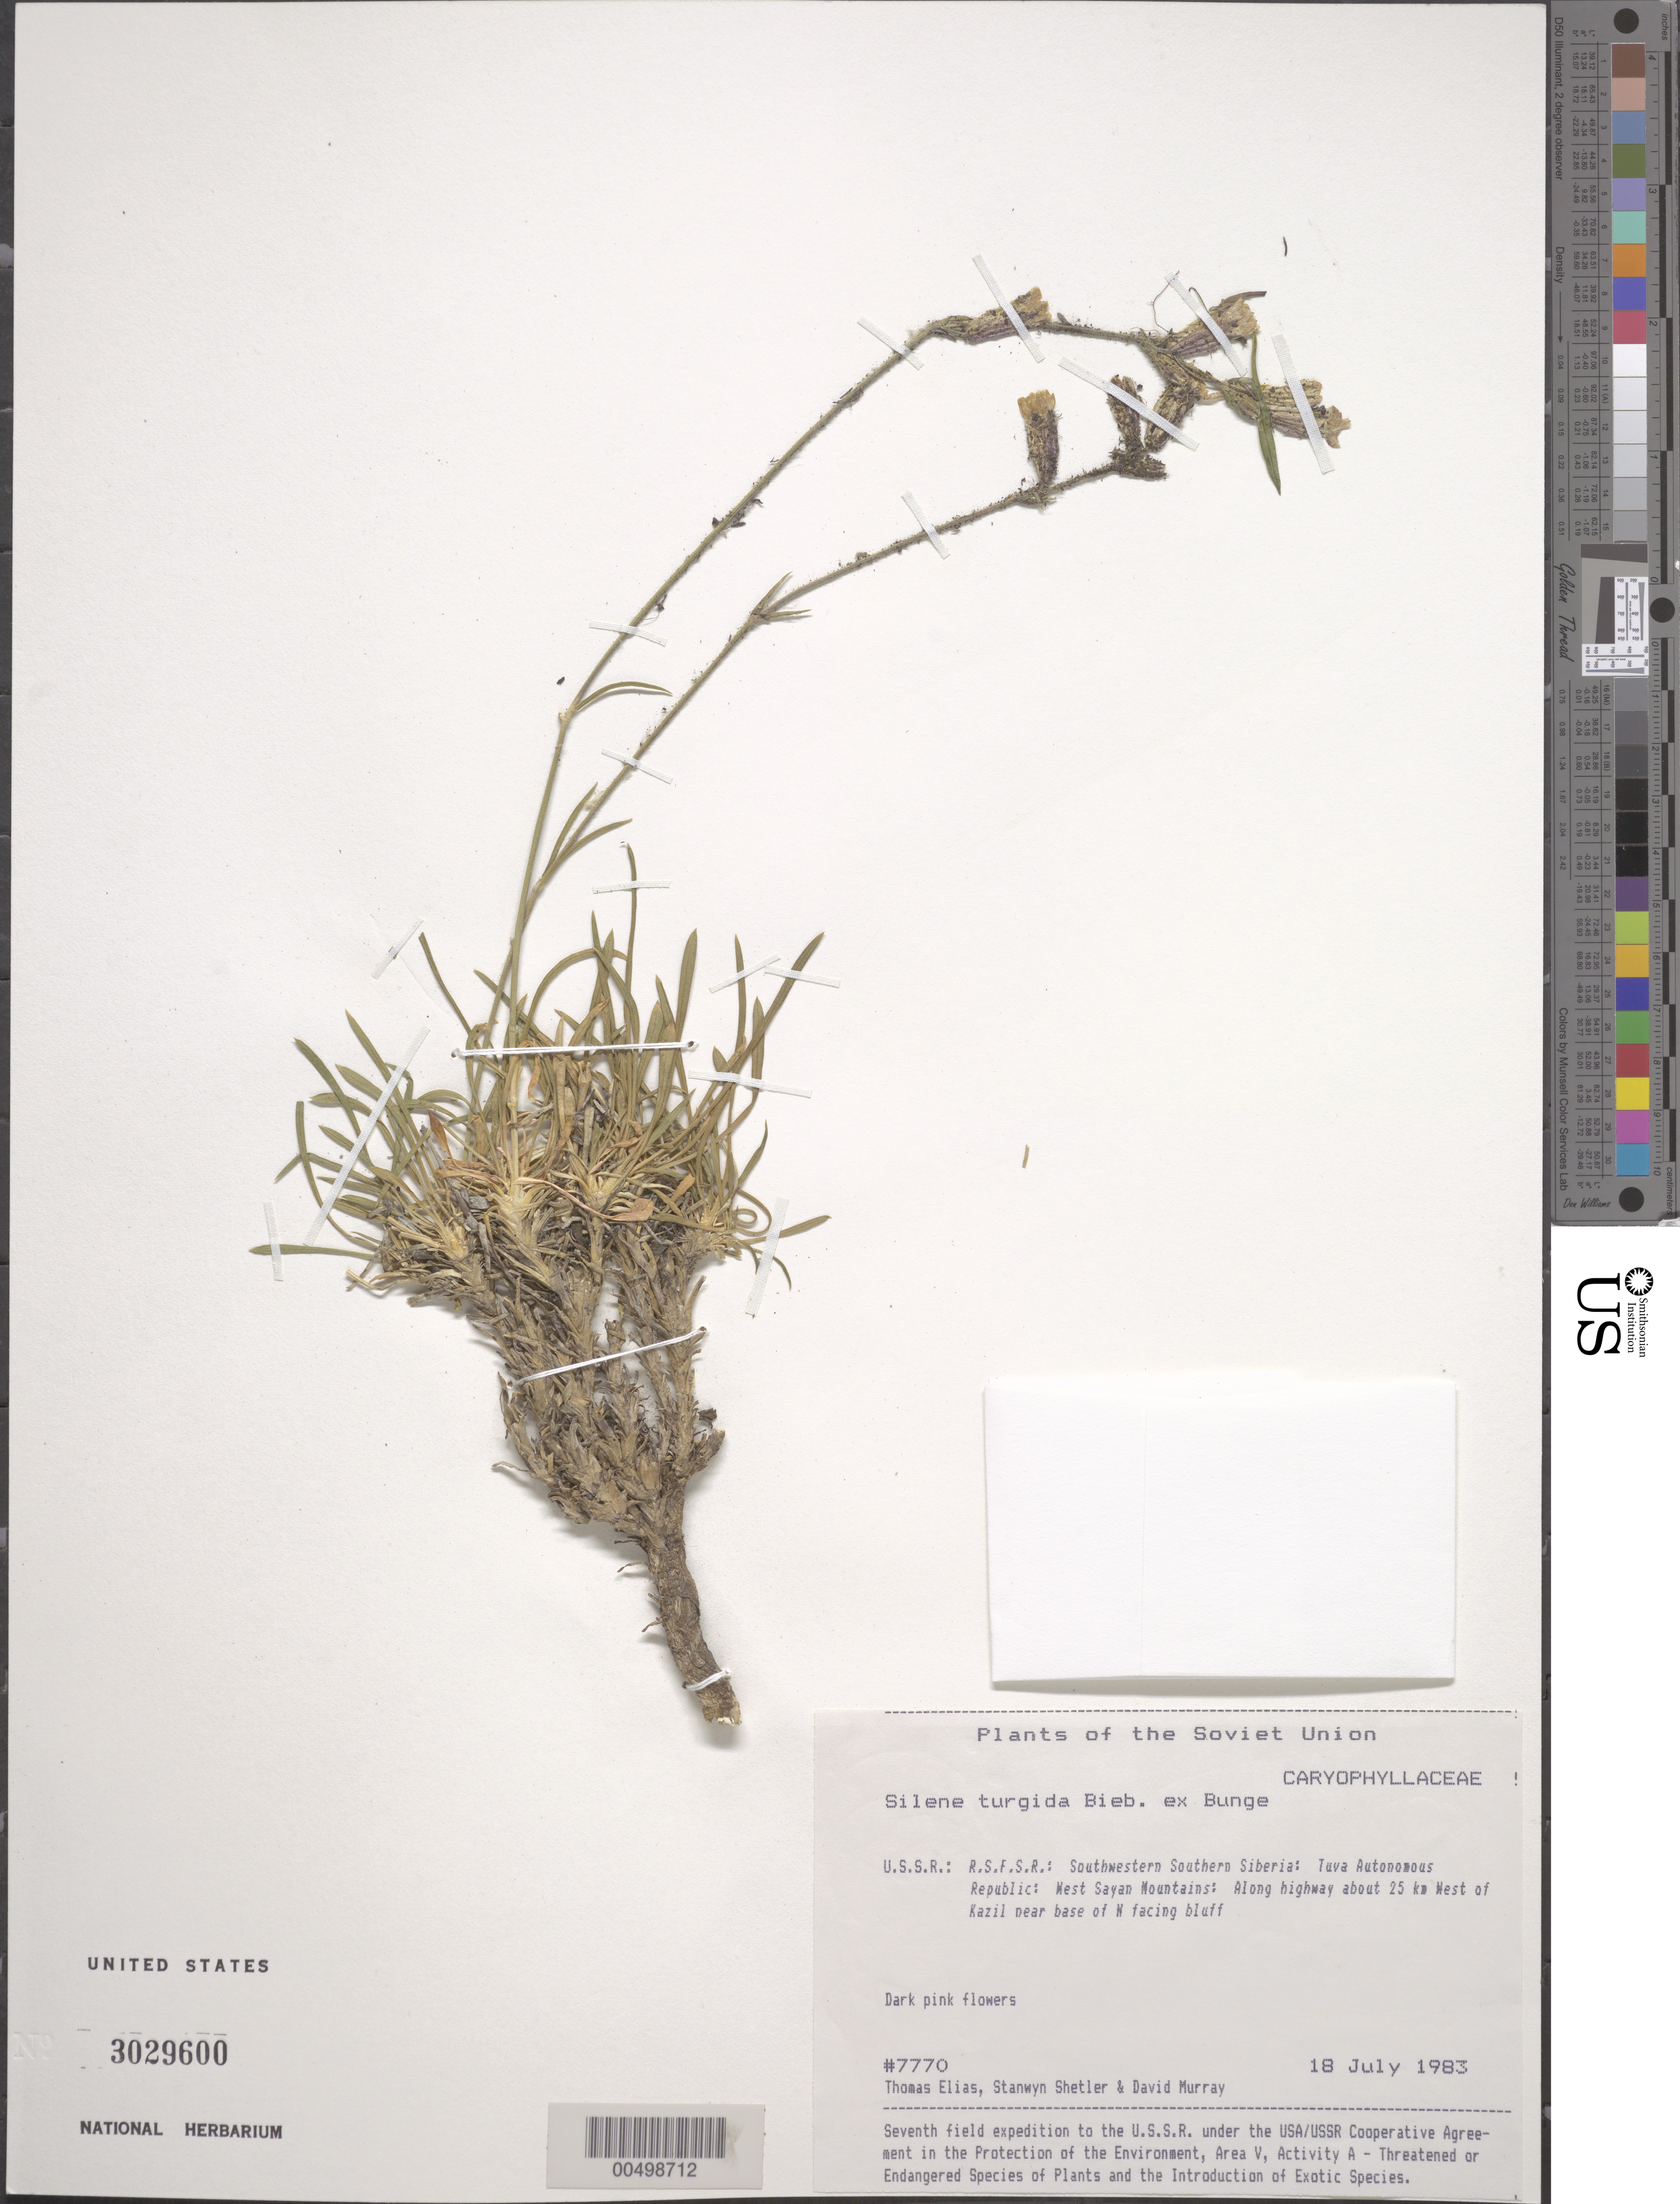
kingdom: Plantae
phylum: Tracheophyta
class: Magnoliopsida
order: Caryophyllales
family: Caryophyllaceae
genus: Silene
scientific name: Silene turgida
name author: M. Bieb. ex Bunge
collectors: T. Elias, S. Shetler & D. F. Murray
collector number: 7770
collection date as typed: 18 Jul 1983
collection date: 1983-07-18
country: Russian Federation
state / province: Tuva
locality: West Sayan Mountains, along highway about 25 km W of Kazil [Kyzyl]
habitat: near base of N-facing bluff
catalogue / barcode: US 3029600